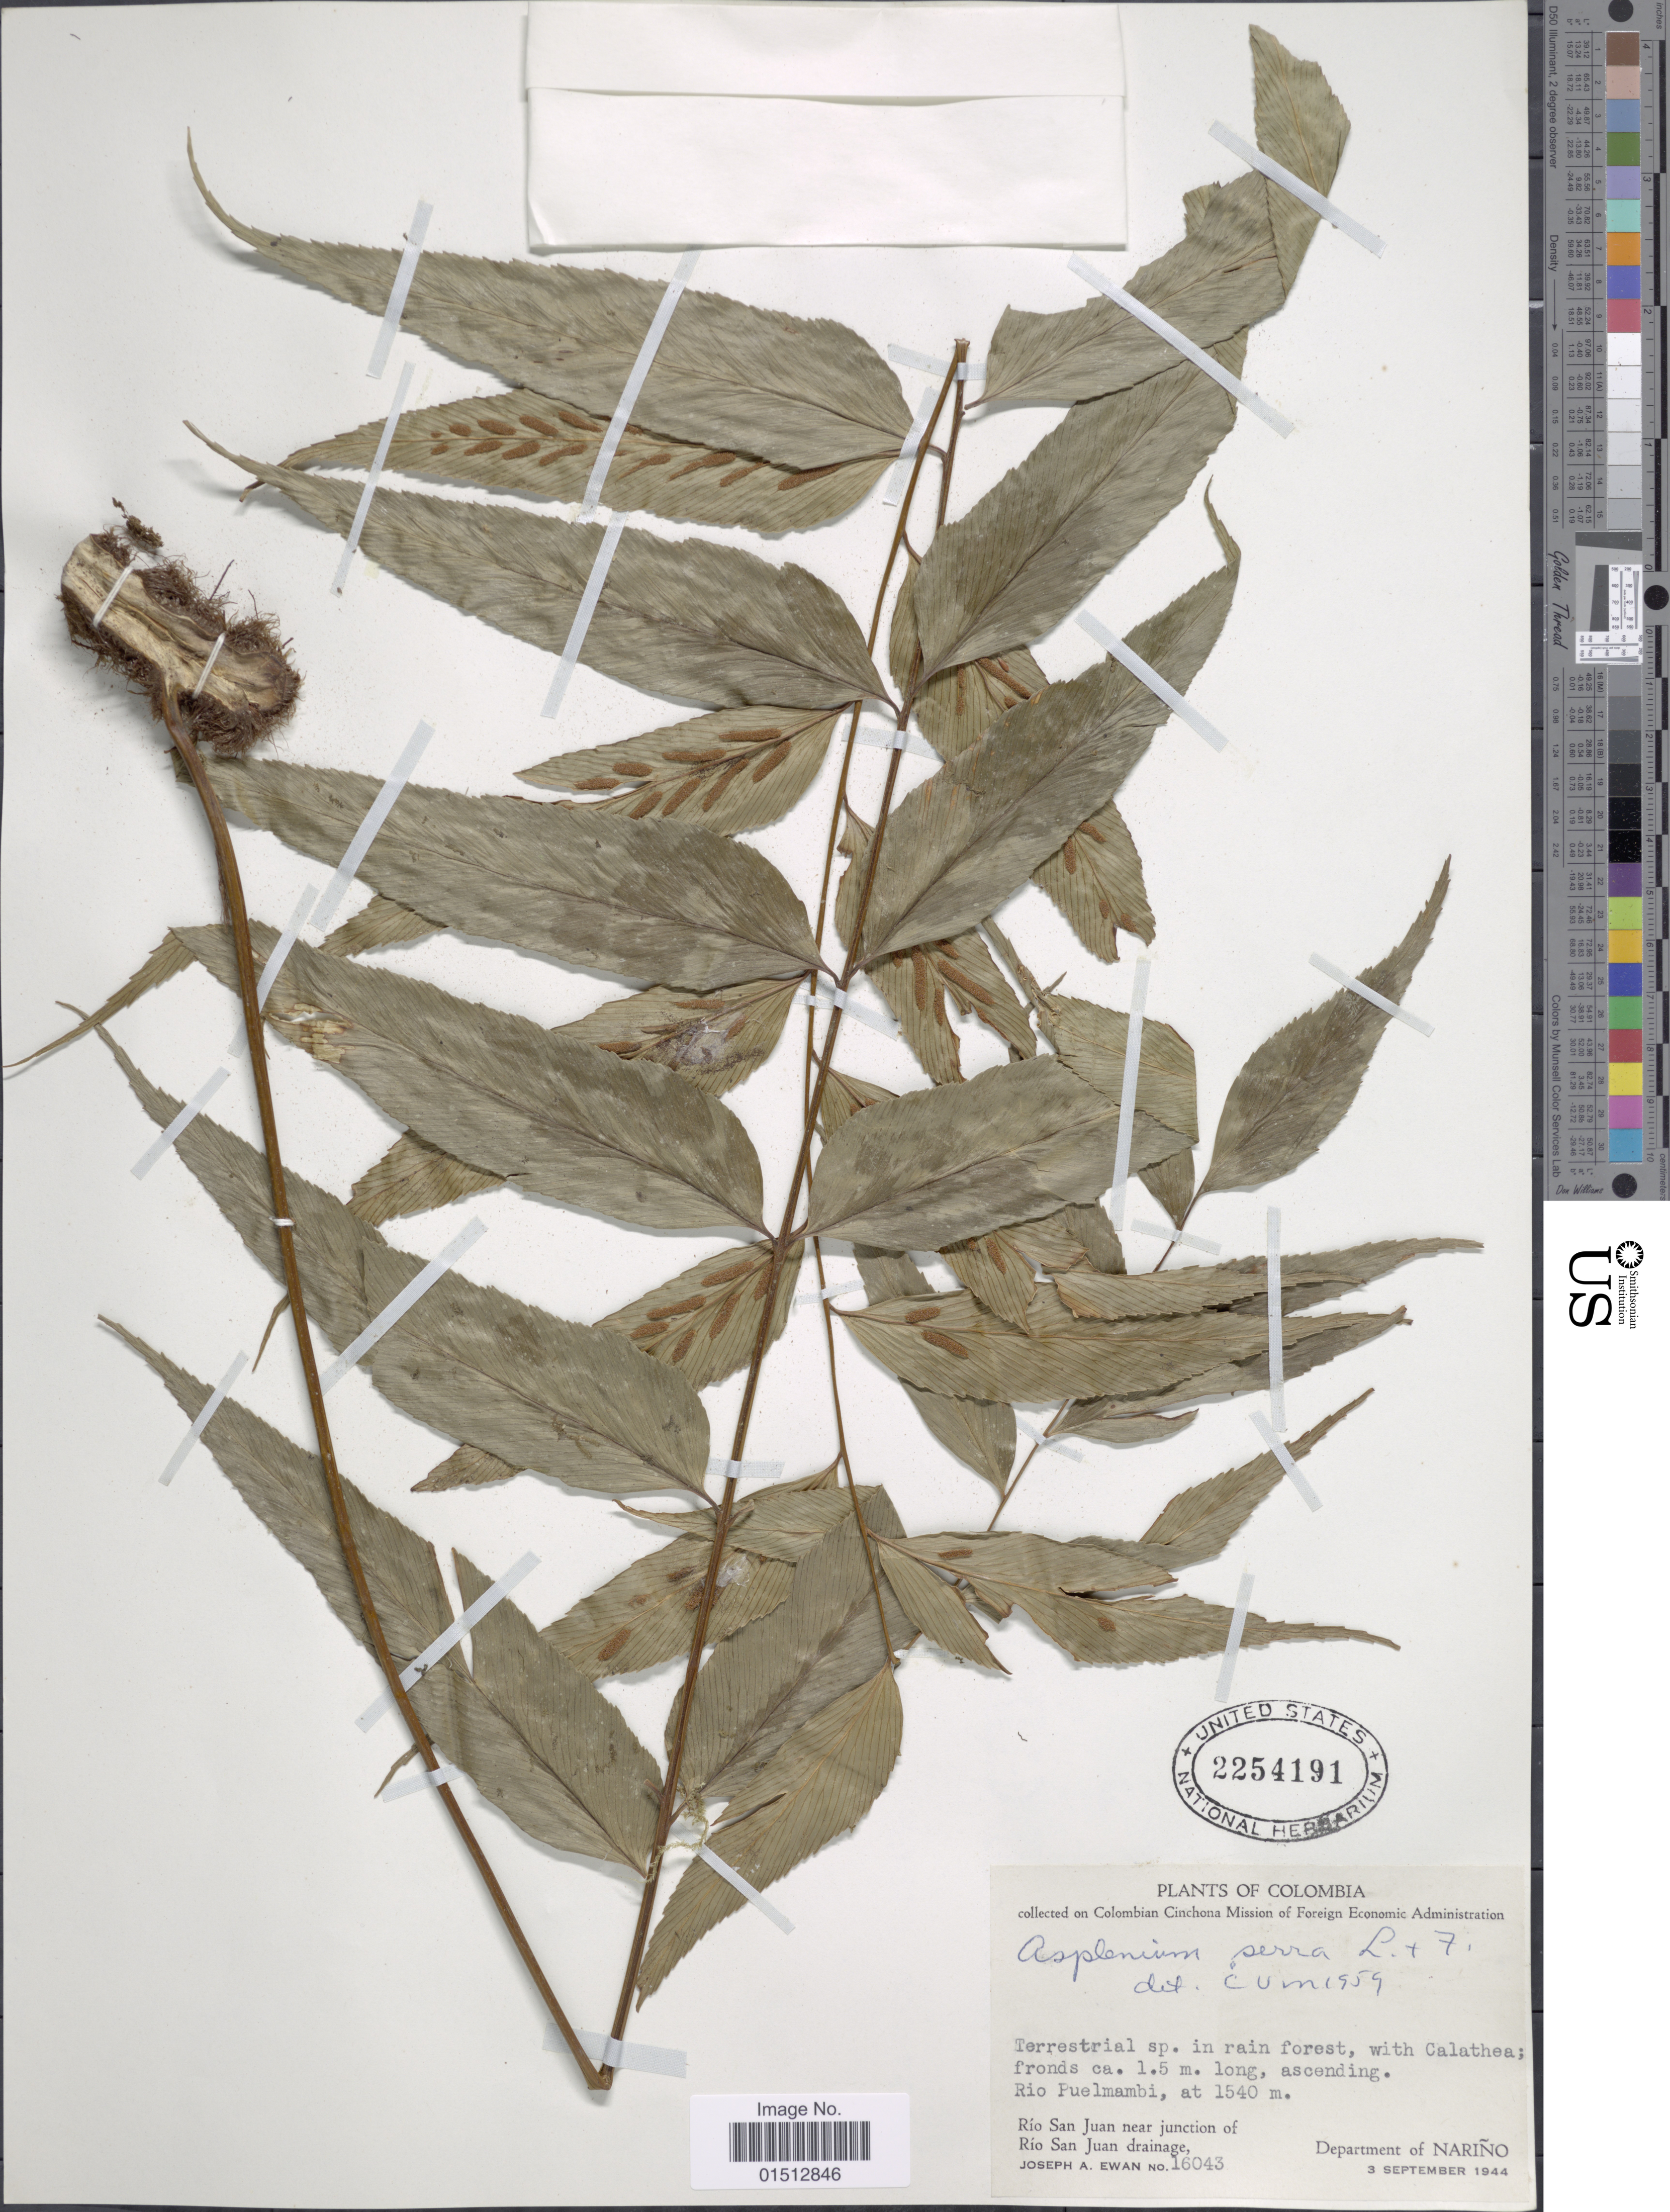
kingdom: Plantae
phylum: Tracheophyta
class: Polypodiopsida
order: Polypodiales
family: Aspleniaceae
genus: Asplenium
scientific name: Asplenium serra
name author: Langsd. & Fisch.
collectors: J. A. Ewan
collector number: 16043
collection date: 1944-09-03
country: Colombia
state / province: Nariño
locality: Colombia, Rio Puelmambi. Rio San Juan near junction of Rio San Juan drainage.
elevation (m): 1540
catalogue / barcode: US 2254191